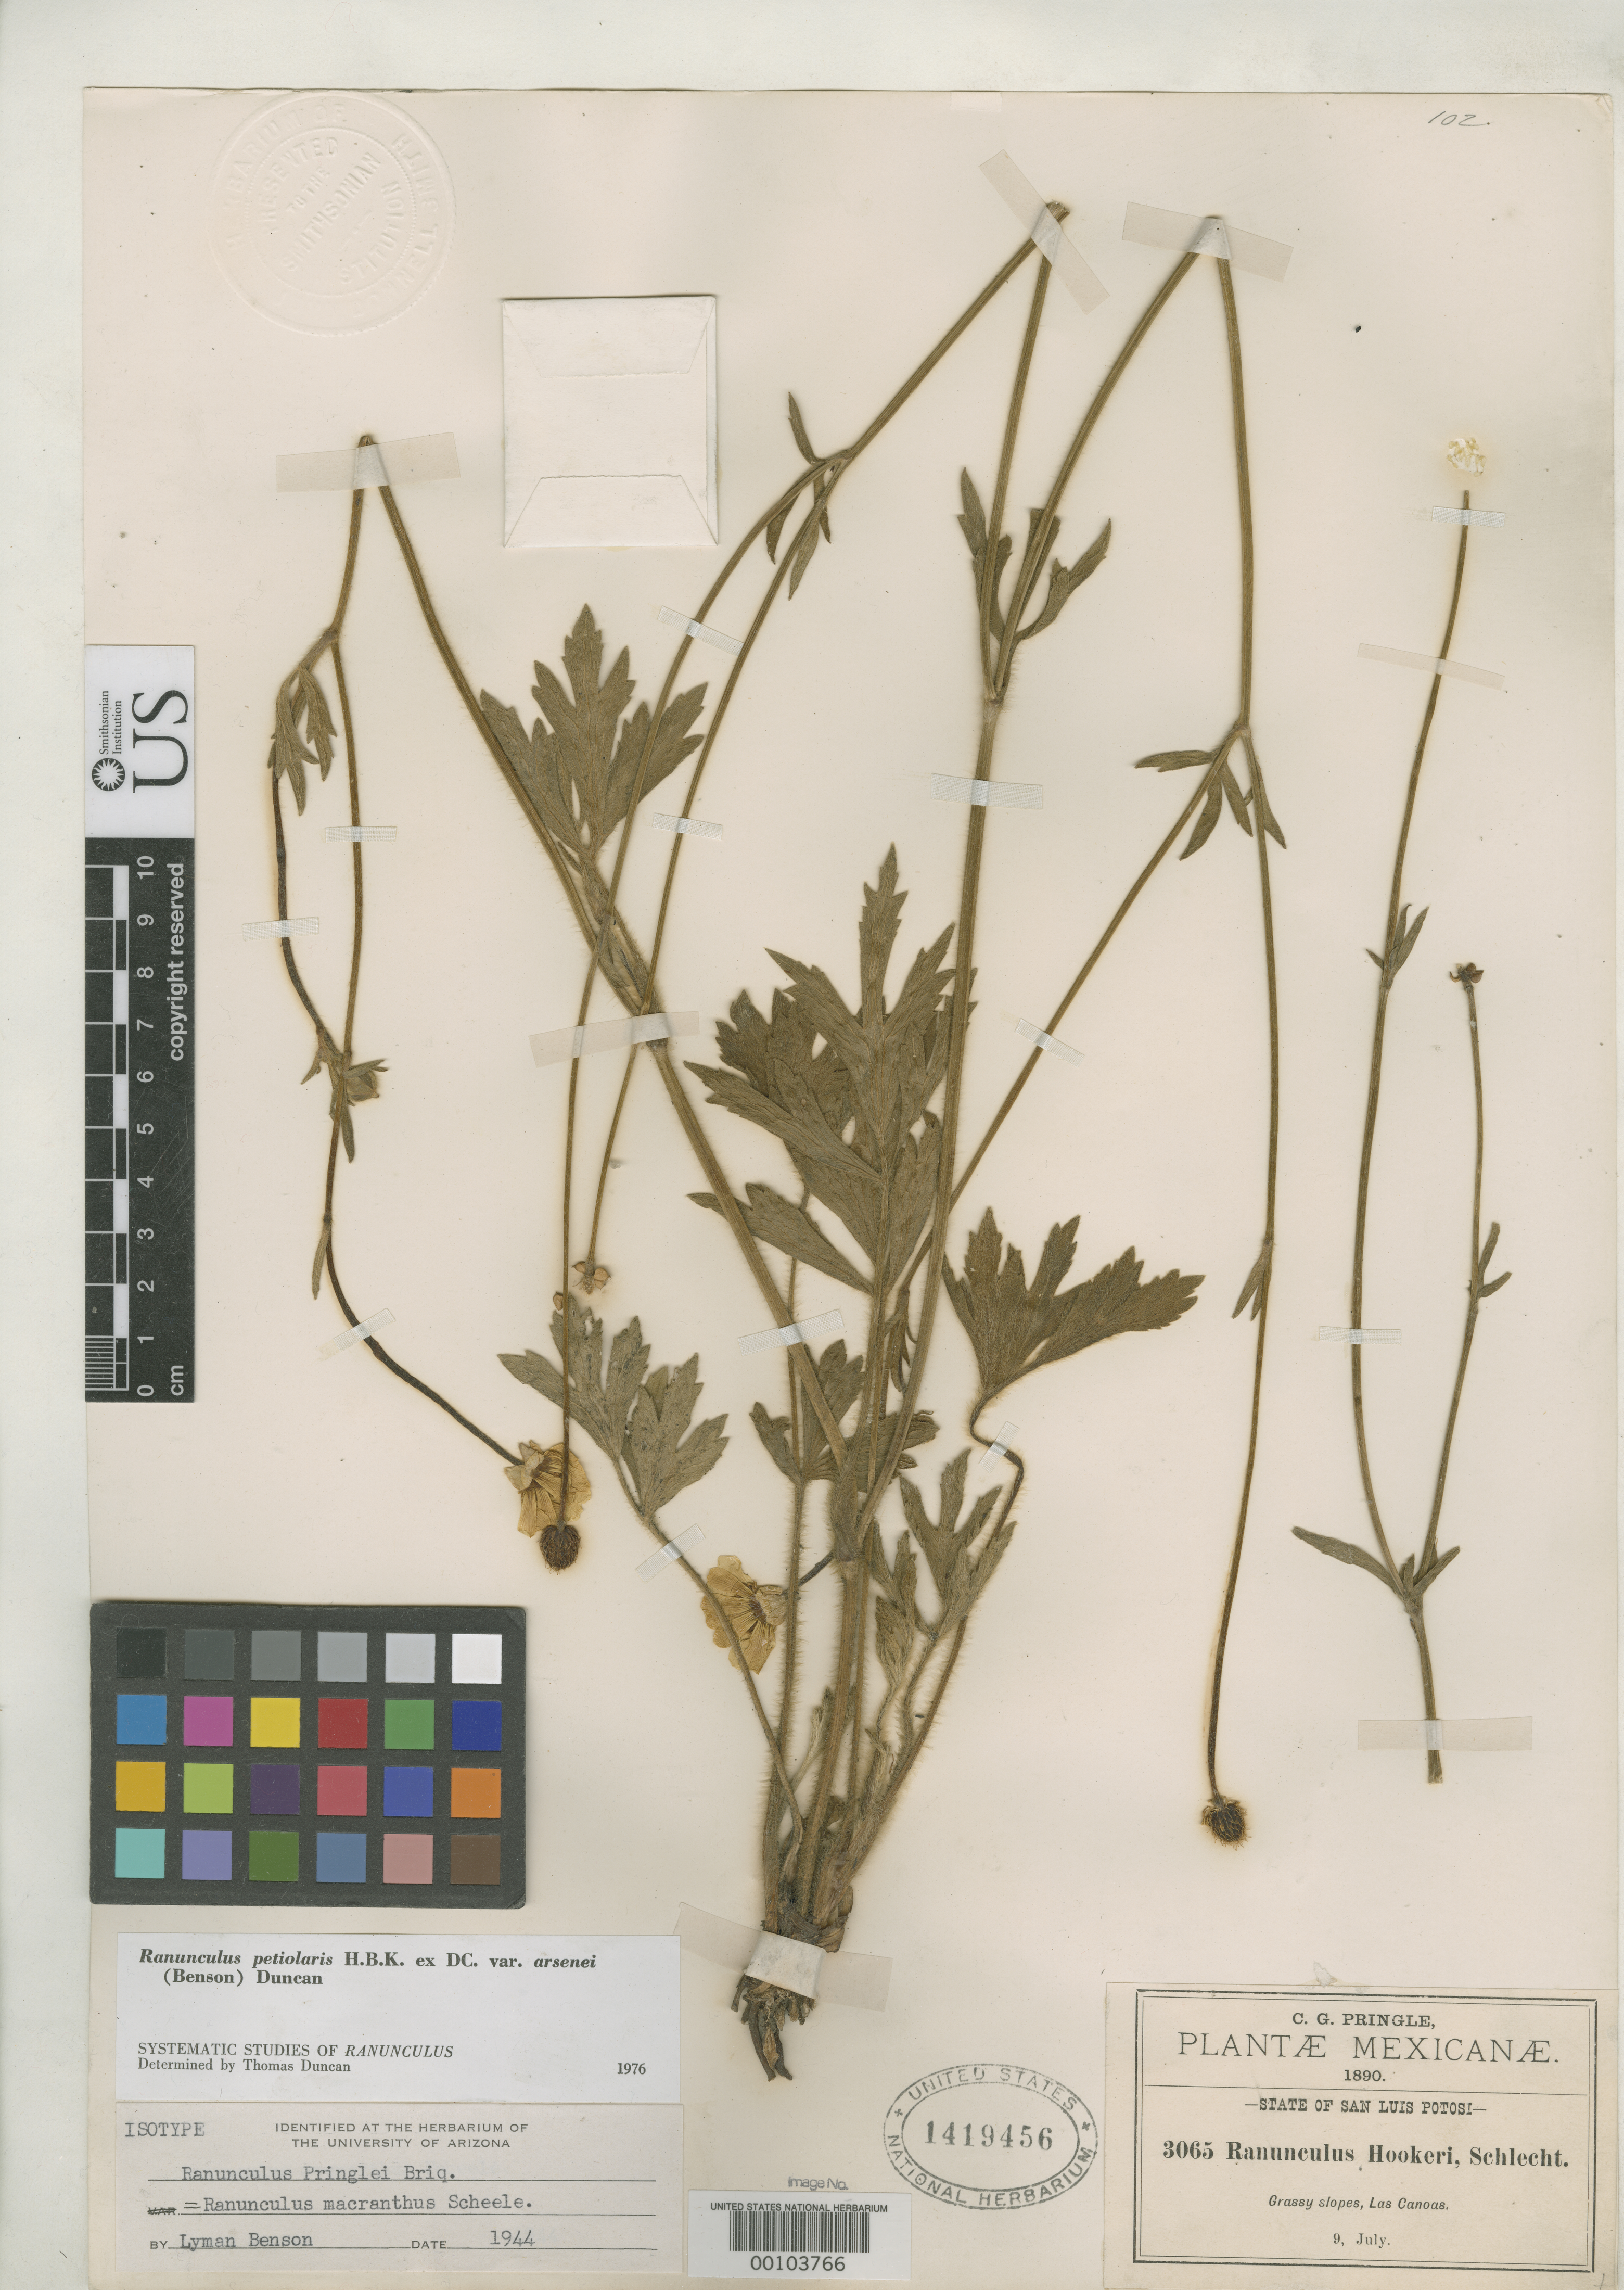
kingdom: Plantae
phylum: Tracheophyta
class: Magnoliopsida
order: Ranunculales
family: Ranunculaceae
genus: Ranunculus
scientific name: Ranunculus pringlei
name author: Briq.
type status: Isotype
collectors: C. G. Pringle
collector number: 3065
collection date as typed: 09 Jul 1890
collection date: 1890-07-09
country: Mexico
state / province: San Luis Potosi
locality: Las Canoas.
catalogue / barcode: US 1419456